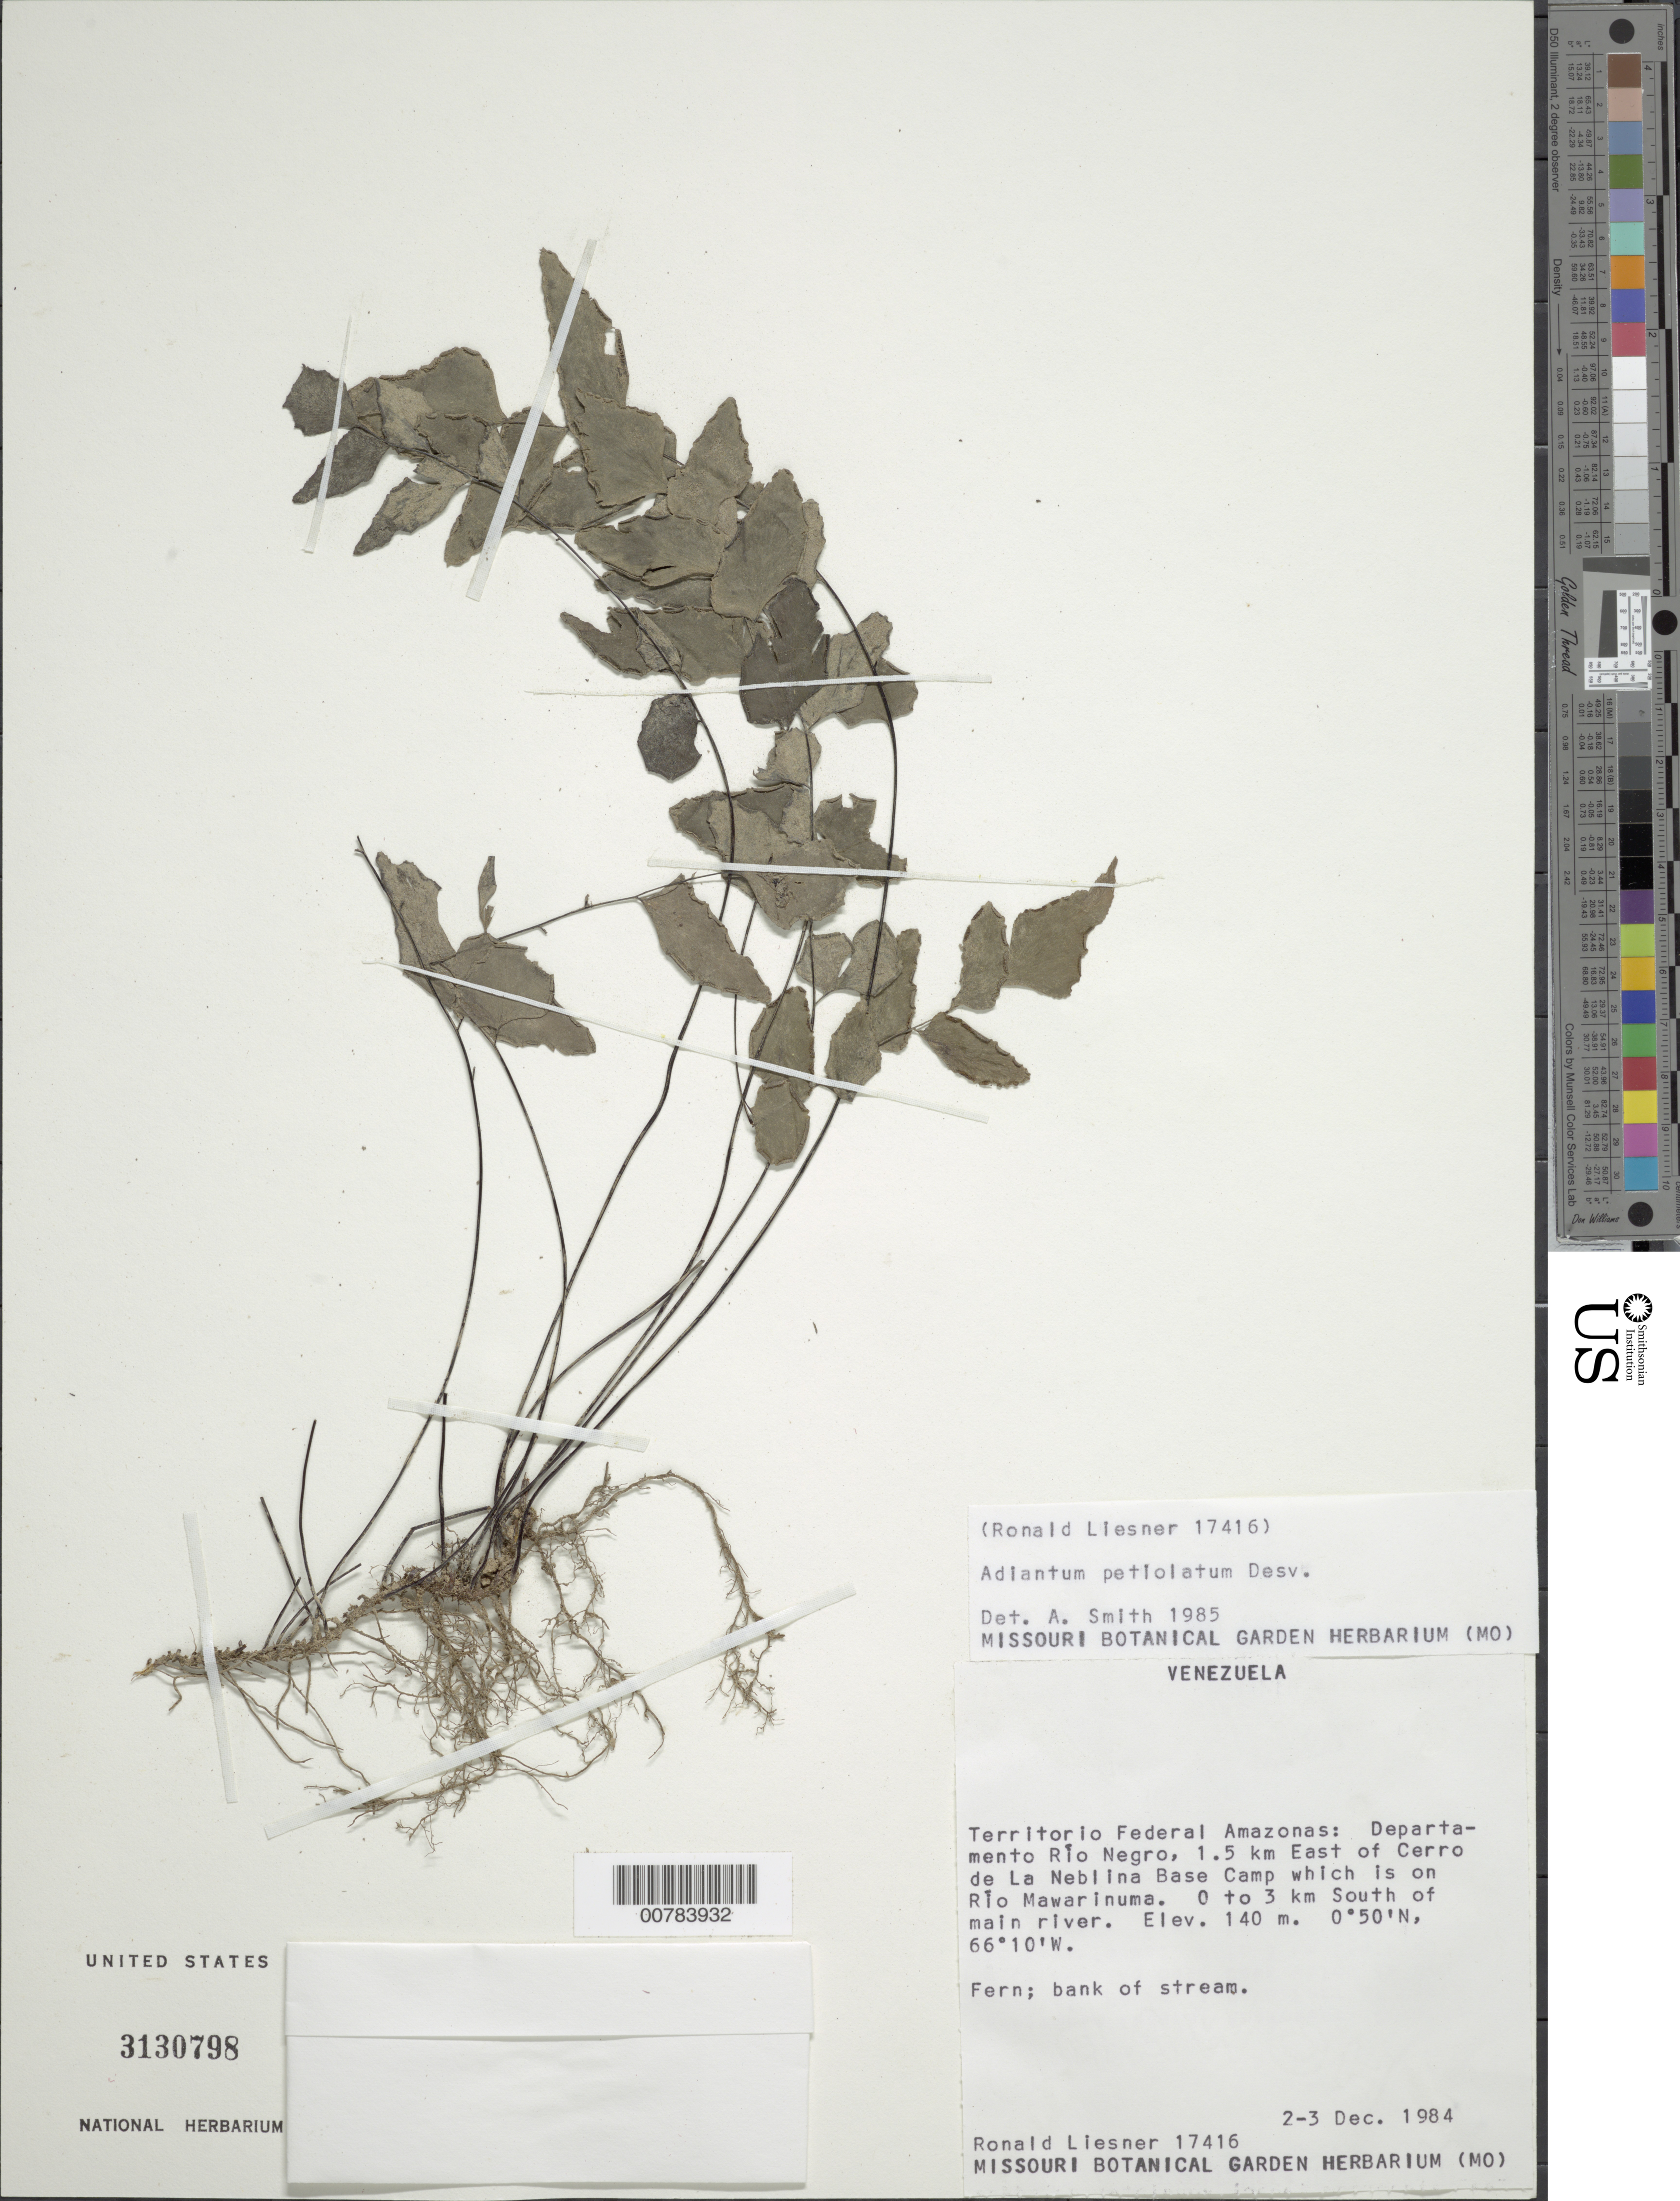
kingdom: Plantae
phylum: Tracheophyta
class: Polypodiopsida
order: Polypodiales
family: Pteridaceae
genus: Adiantum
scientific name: Adiantum nudum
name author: A.R. Sm.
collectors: R. L. Liesner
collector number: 17416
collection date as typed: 2-Dec-84 to 3-Dec-84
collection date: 1984-12-02/1984-12-03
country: Venezuela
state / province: Amazonas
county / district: Río Negro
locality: Río Mawarinuma, 1.5 km E of Cerro de La Neblina Base Camp, 0-3 km S of main river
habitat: Bank of stream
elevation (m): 140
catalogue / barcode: US 3130798